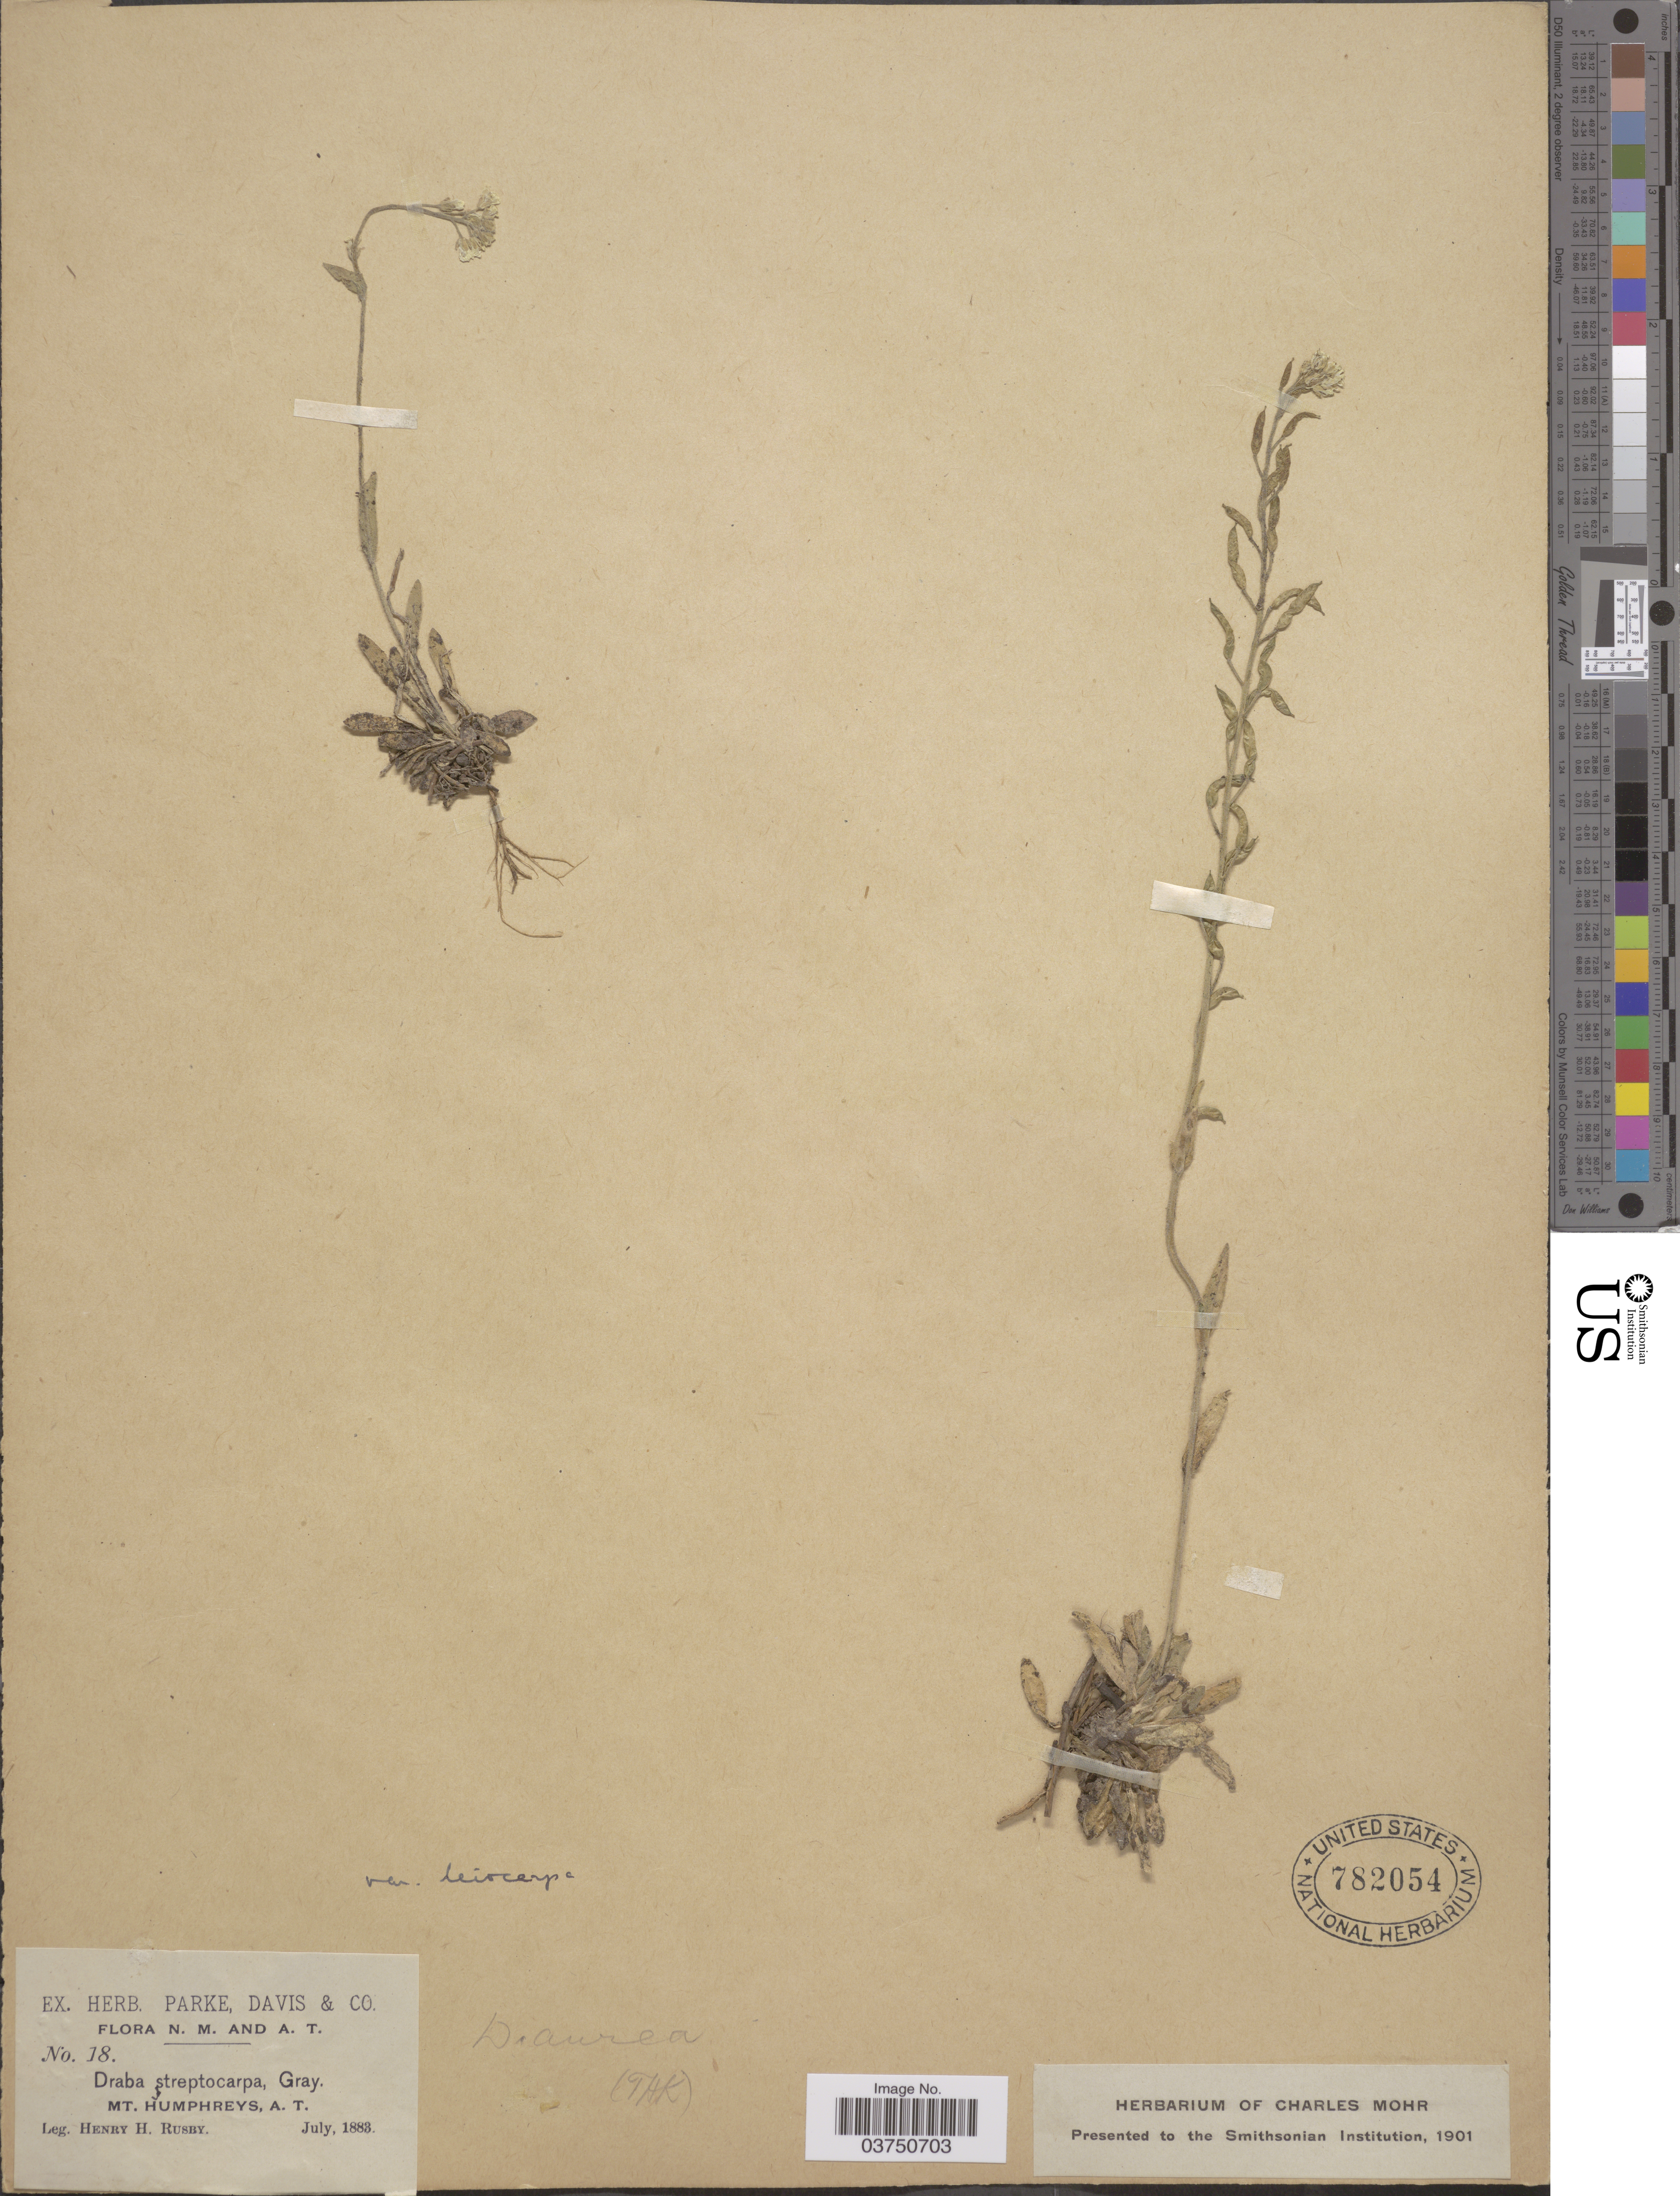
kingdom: Plantae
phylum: Tracheophyta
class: Magnoliopsida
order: Brassicales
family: Brassicaceae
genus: Draba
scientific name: Draba aurea var. leiocarpa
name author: (Payson & H. St. John) C.L. Hitchc.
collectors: H. H. Rusby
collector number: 18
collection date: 1883-07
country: United States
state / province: Arizona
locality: Mt. Humphreys, A.T.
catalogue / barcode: US 782054